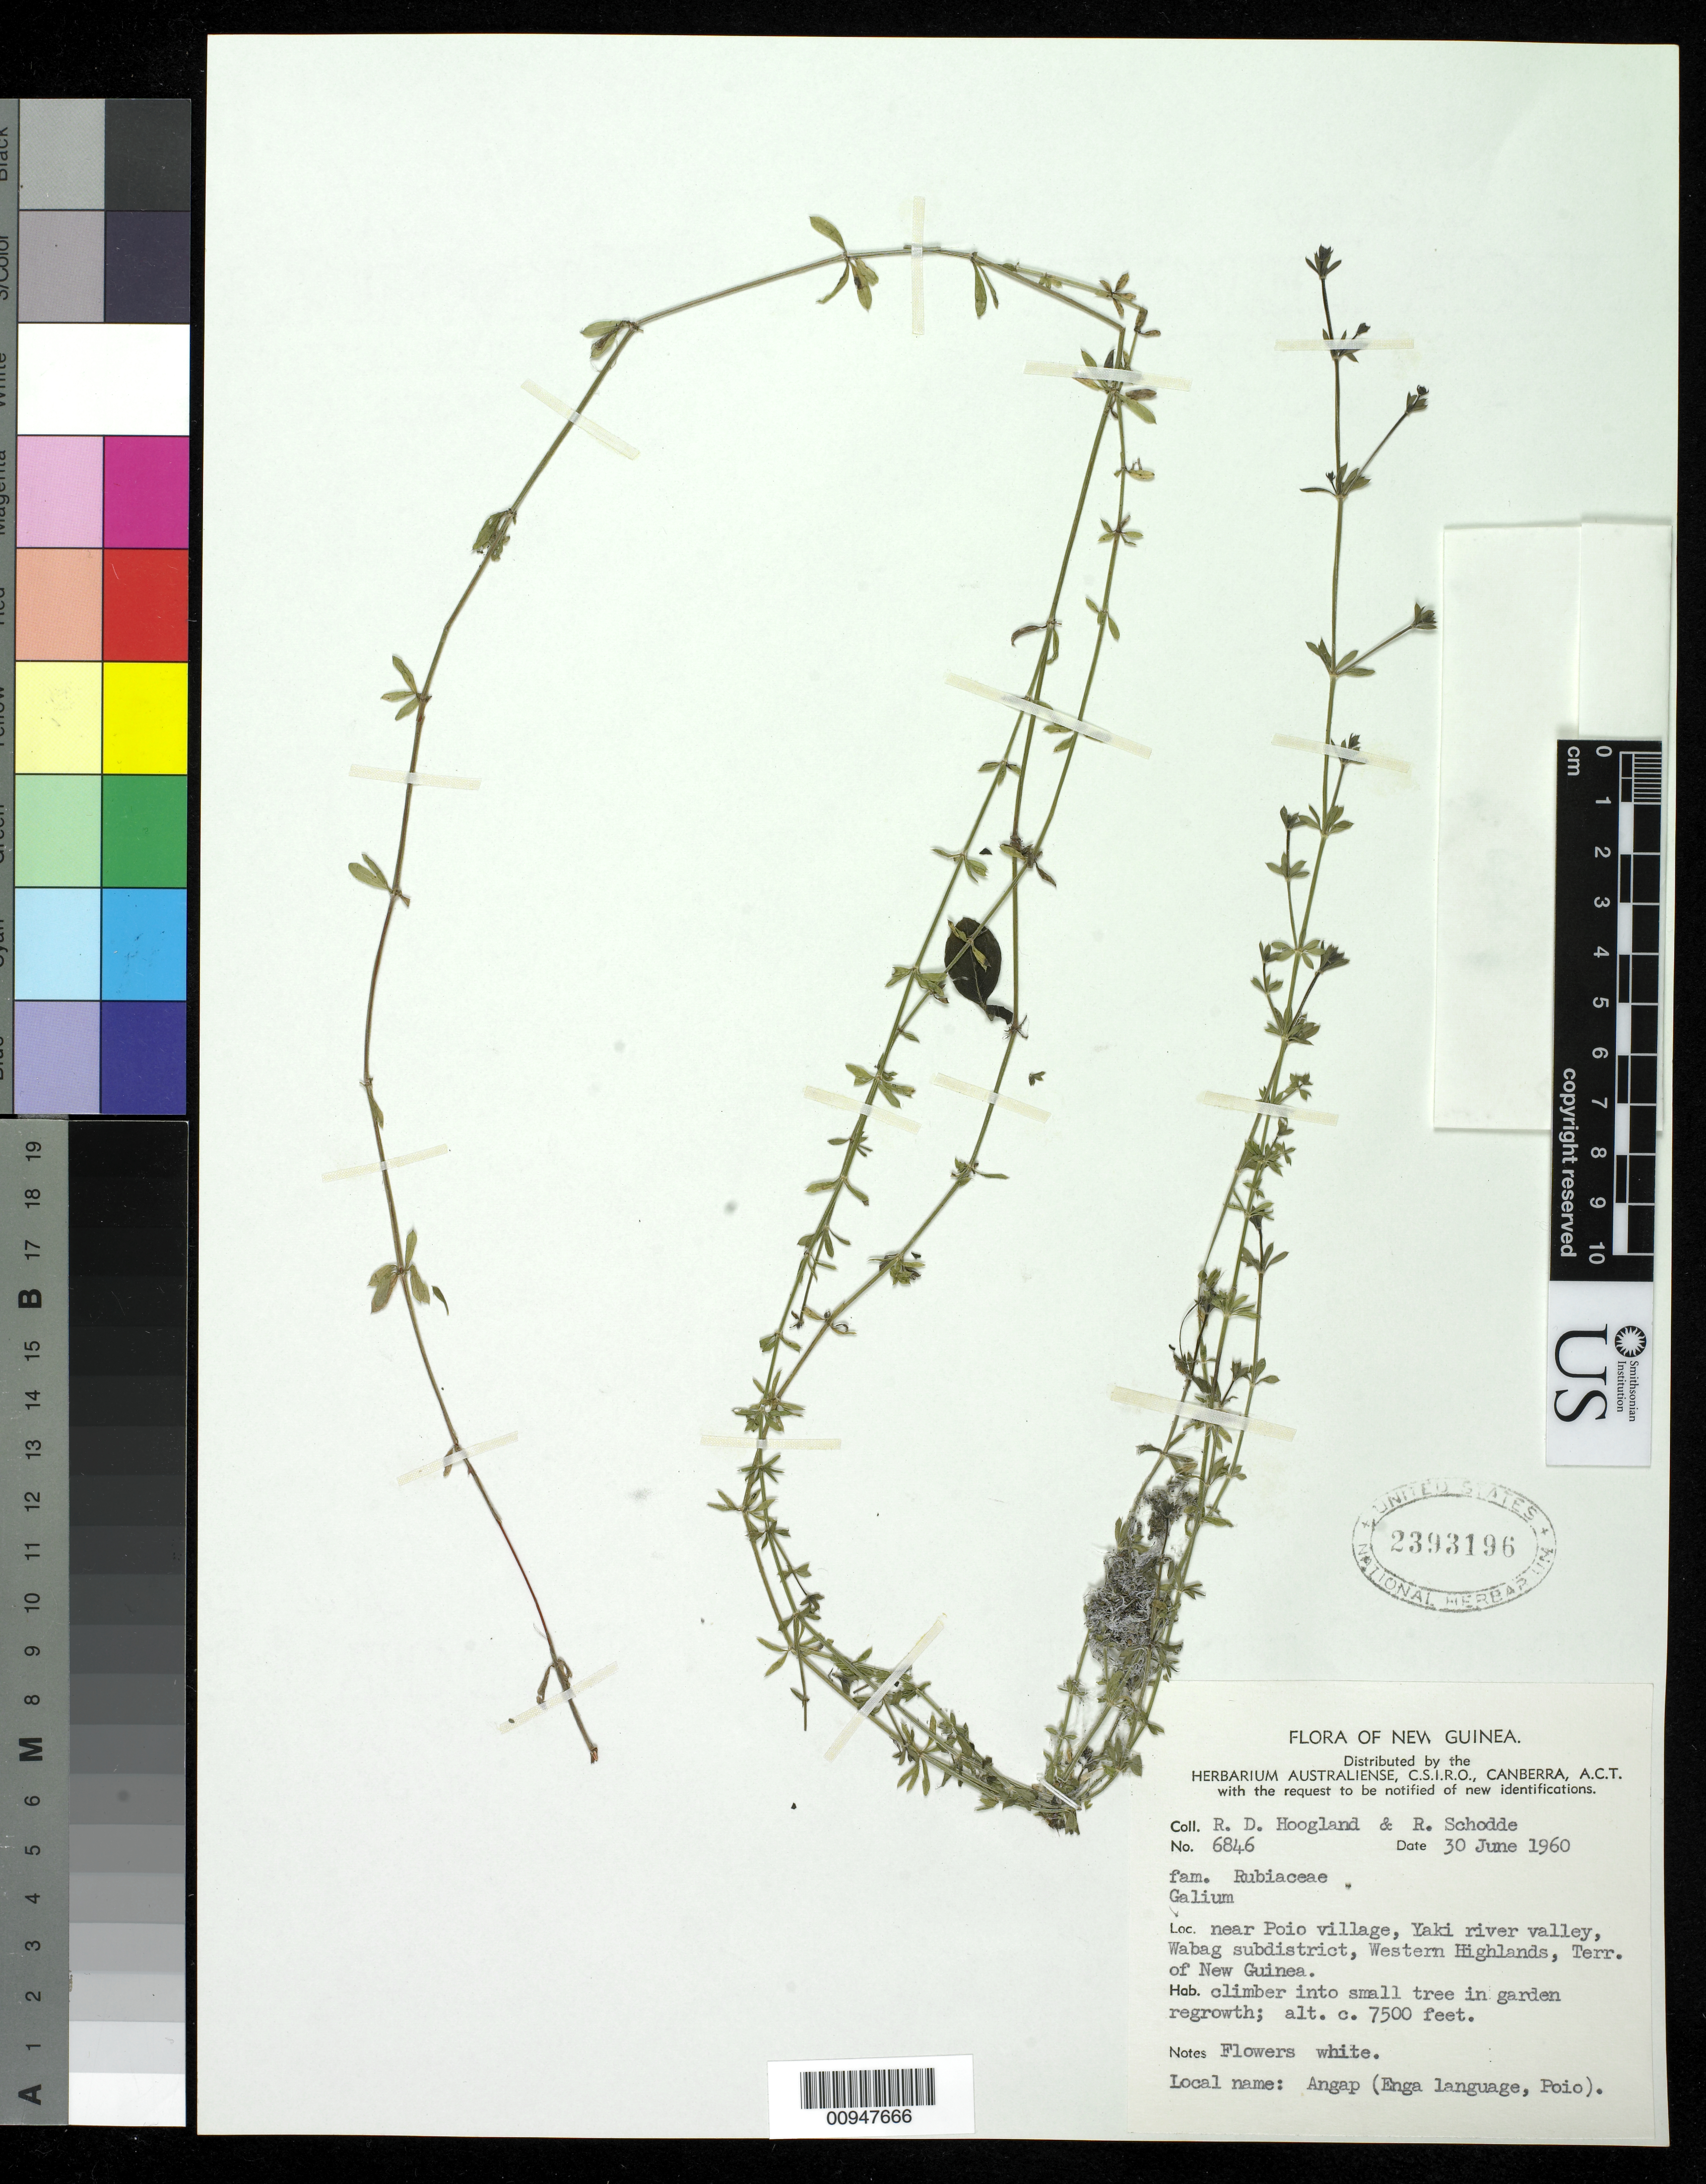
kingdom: Plantae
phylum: Tracheophyta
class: Magnoliopsida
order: Gentianales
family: Rubiaceae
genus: Galium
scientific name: Galium sp.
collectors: R. D. Hoogland & R. Schodde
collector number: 6846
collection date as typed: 30 Jun 1960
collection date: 1960-06-30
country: Papua New Guinea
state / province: Western Highlands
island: New Guinea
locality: Near Poip village, Yaki river valley, Wabag subdistrict, Western Highlands, Terr. of New Guinea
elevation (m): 2286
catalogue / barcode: US 2392196